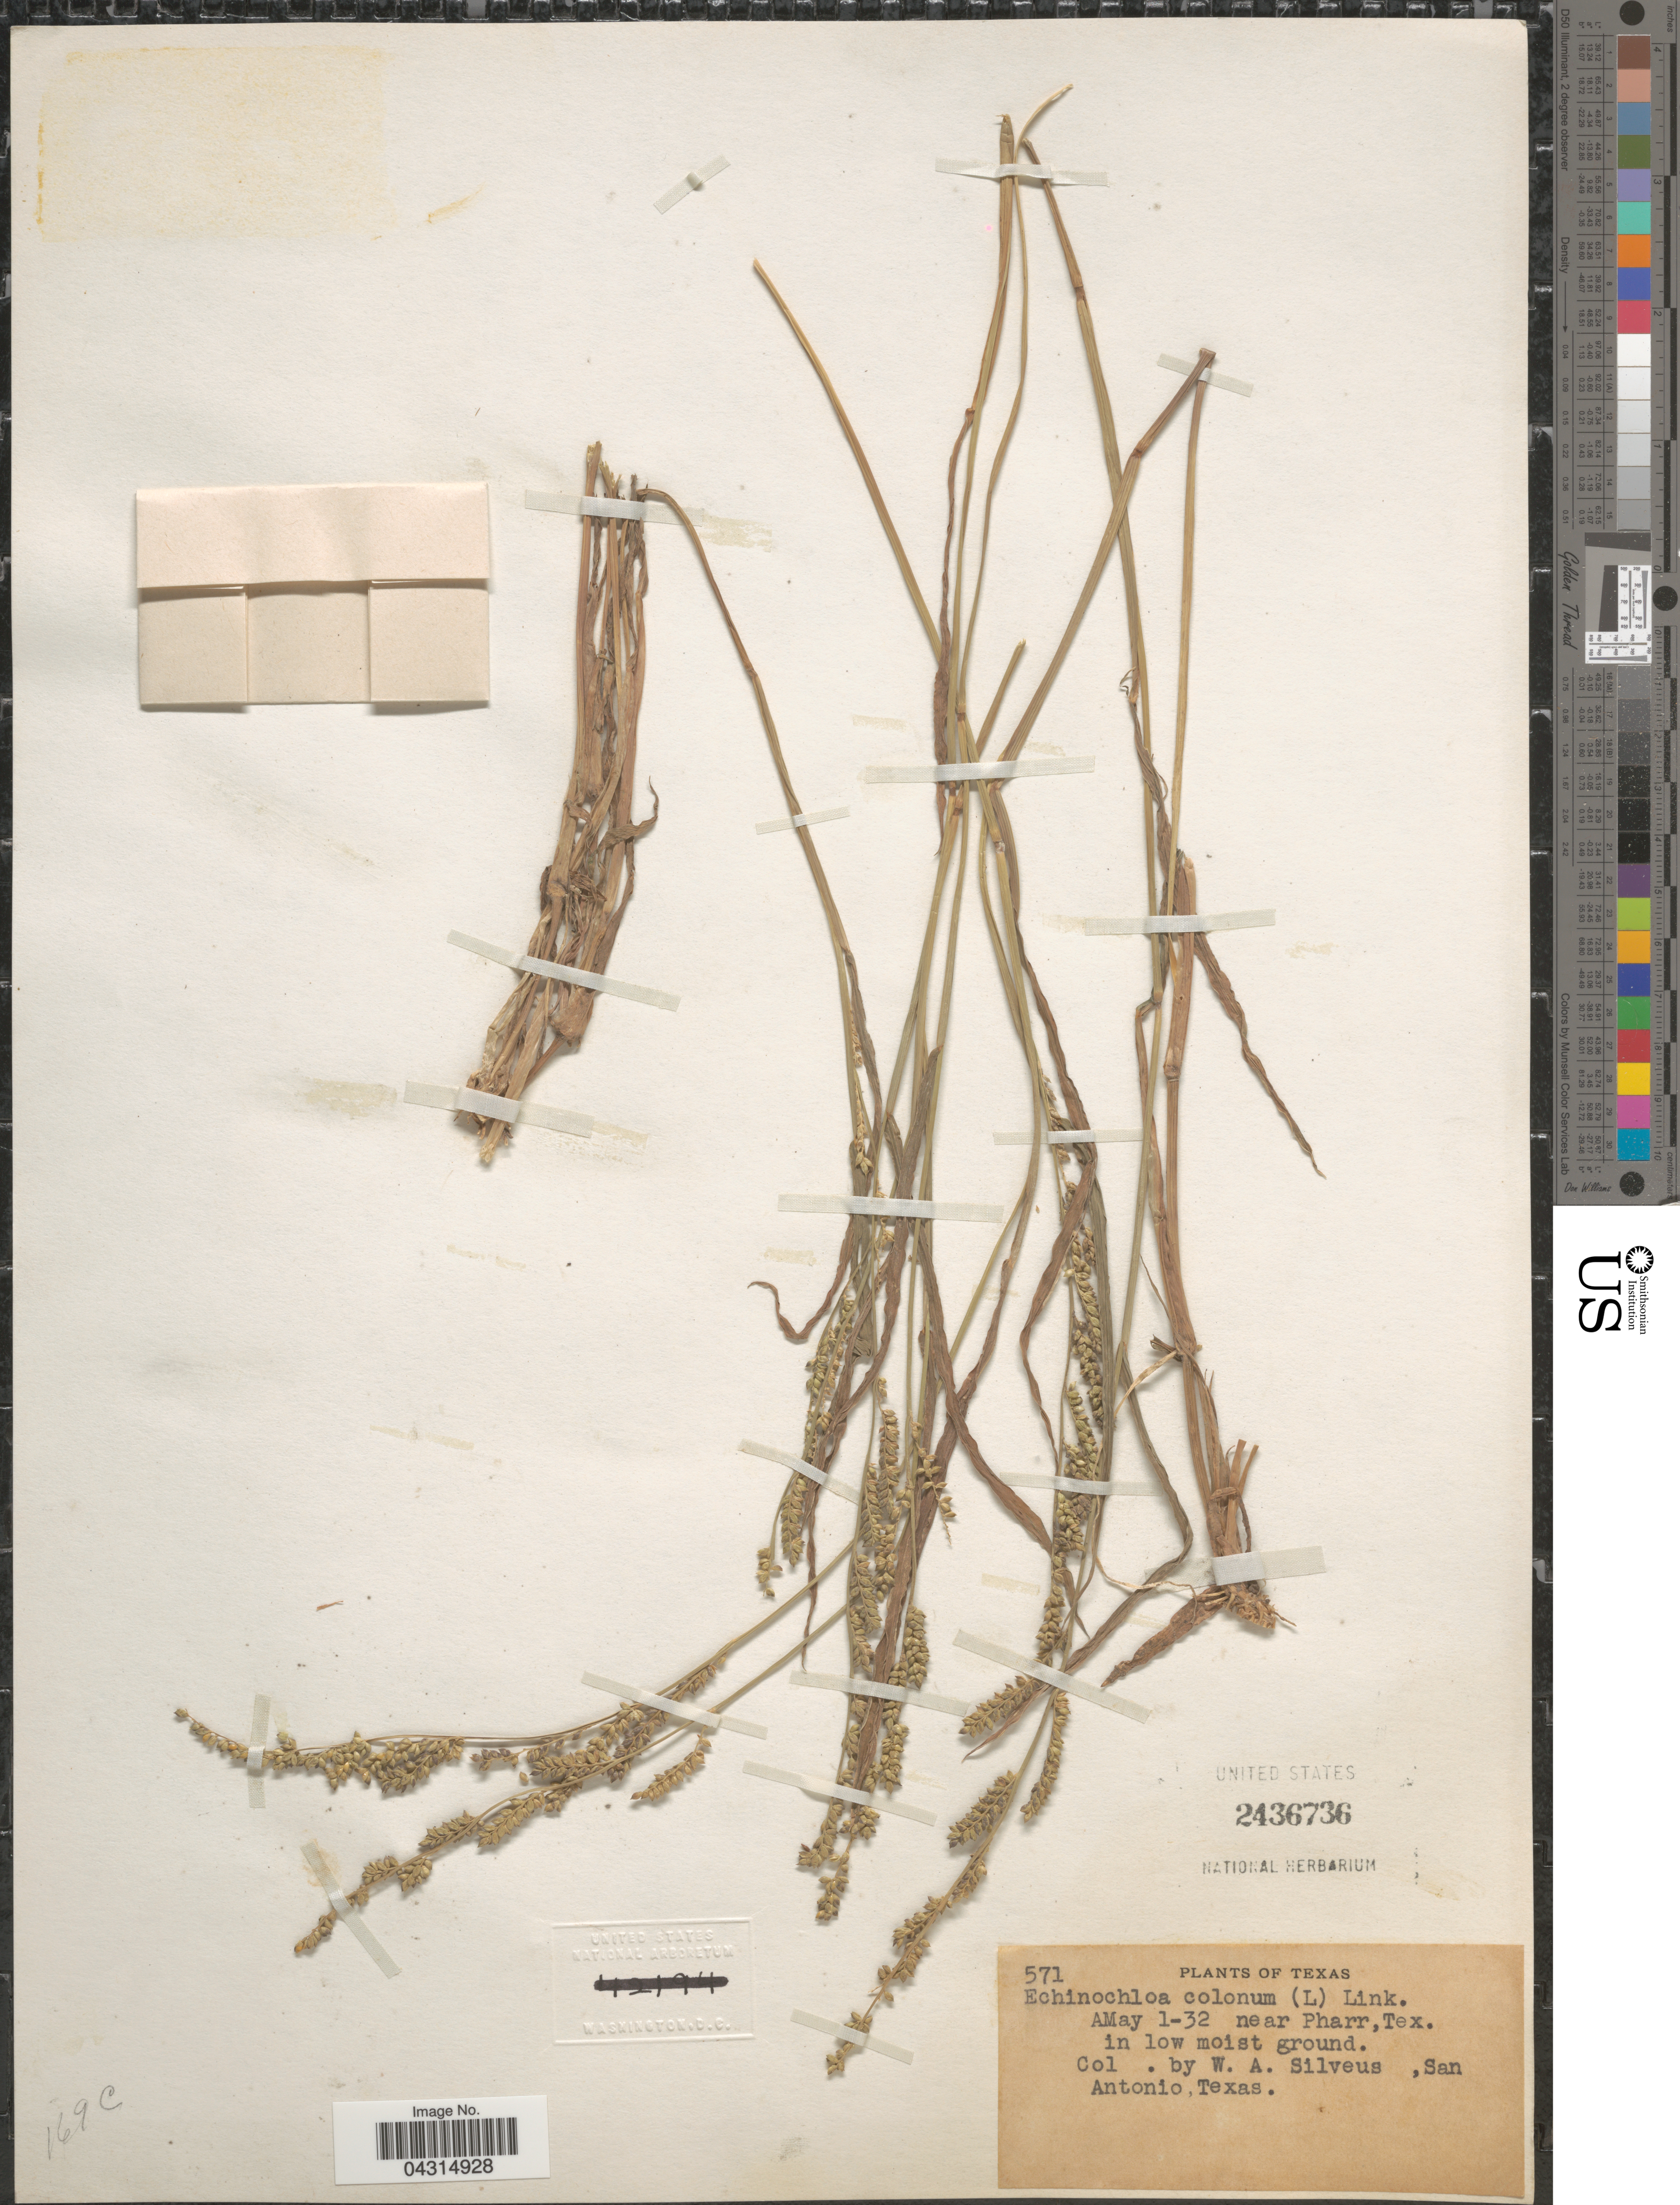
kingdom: Plantae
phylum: Tracheophyta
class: Liliopsida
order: Poales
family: Poaceae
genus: Echinochloa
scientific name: Echinochloa colona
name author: (L.) Link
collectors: W. Silveus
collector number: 571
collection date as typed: Transcribed d/m/y: 1/5/32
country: United States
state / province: Texas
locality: Near Pharr.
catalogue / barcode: US 2436736